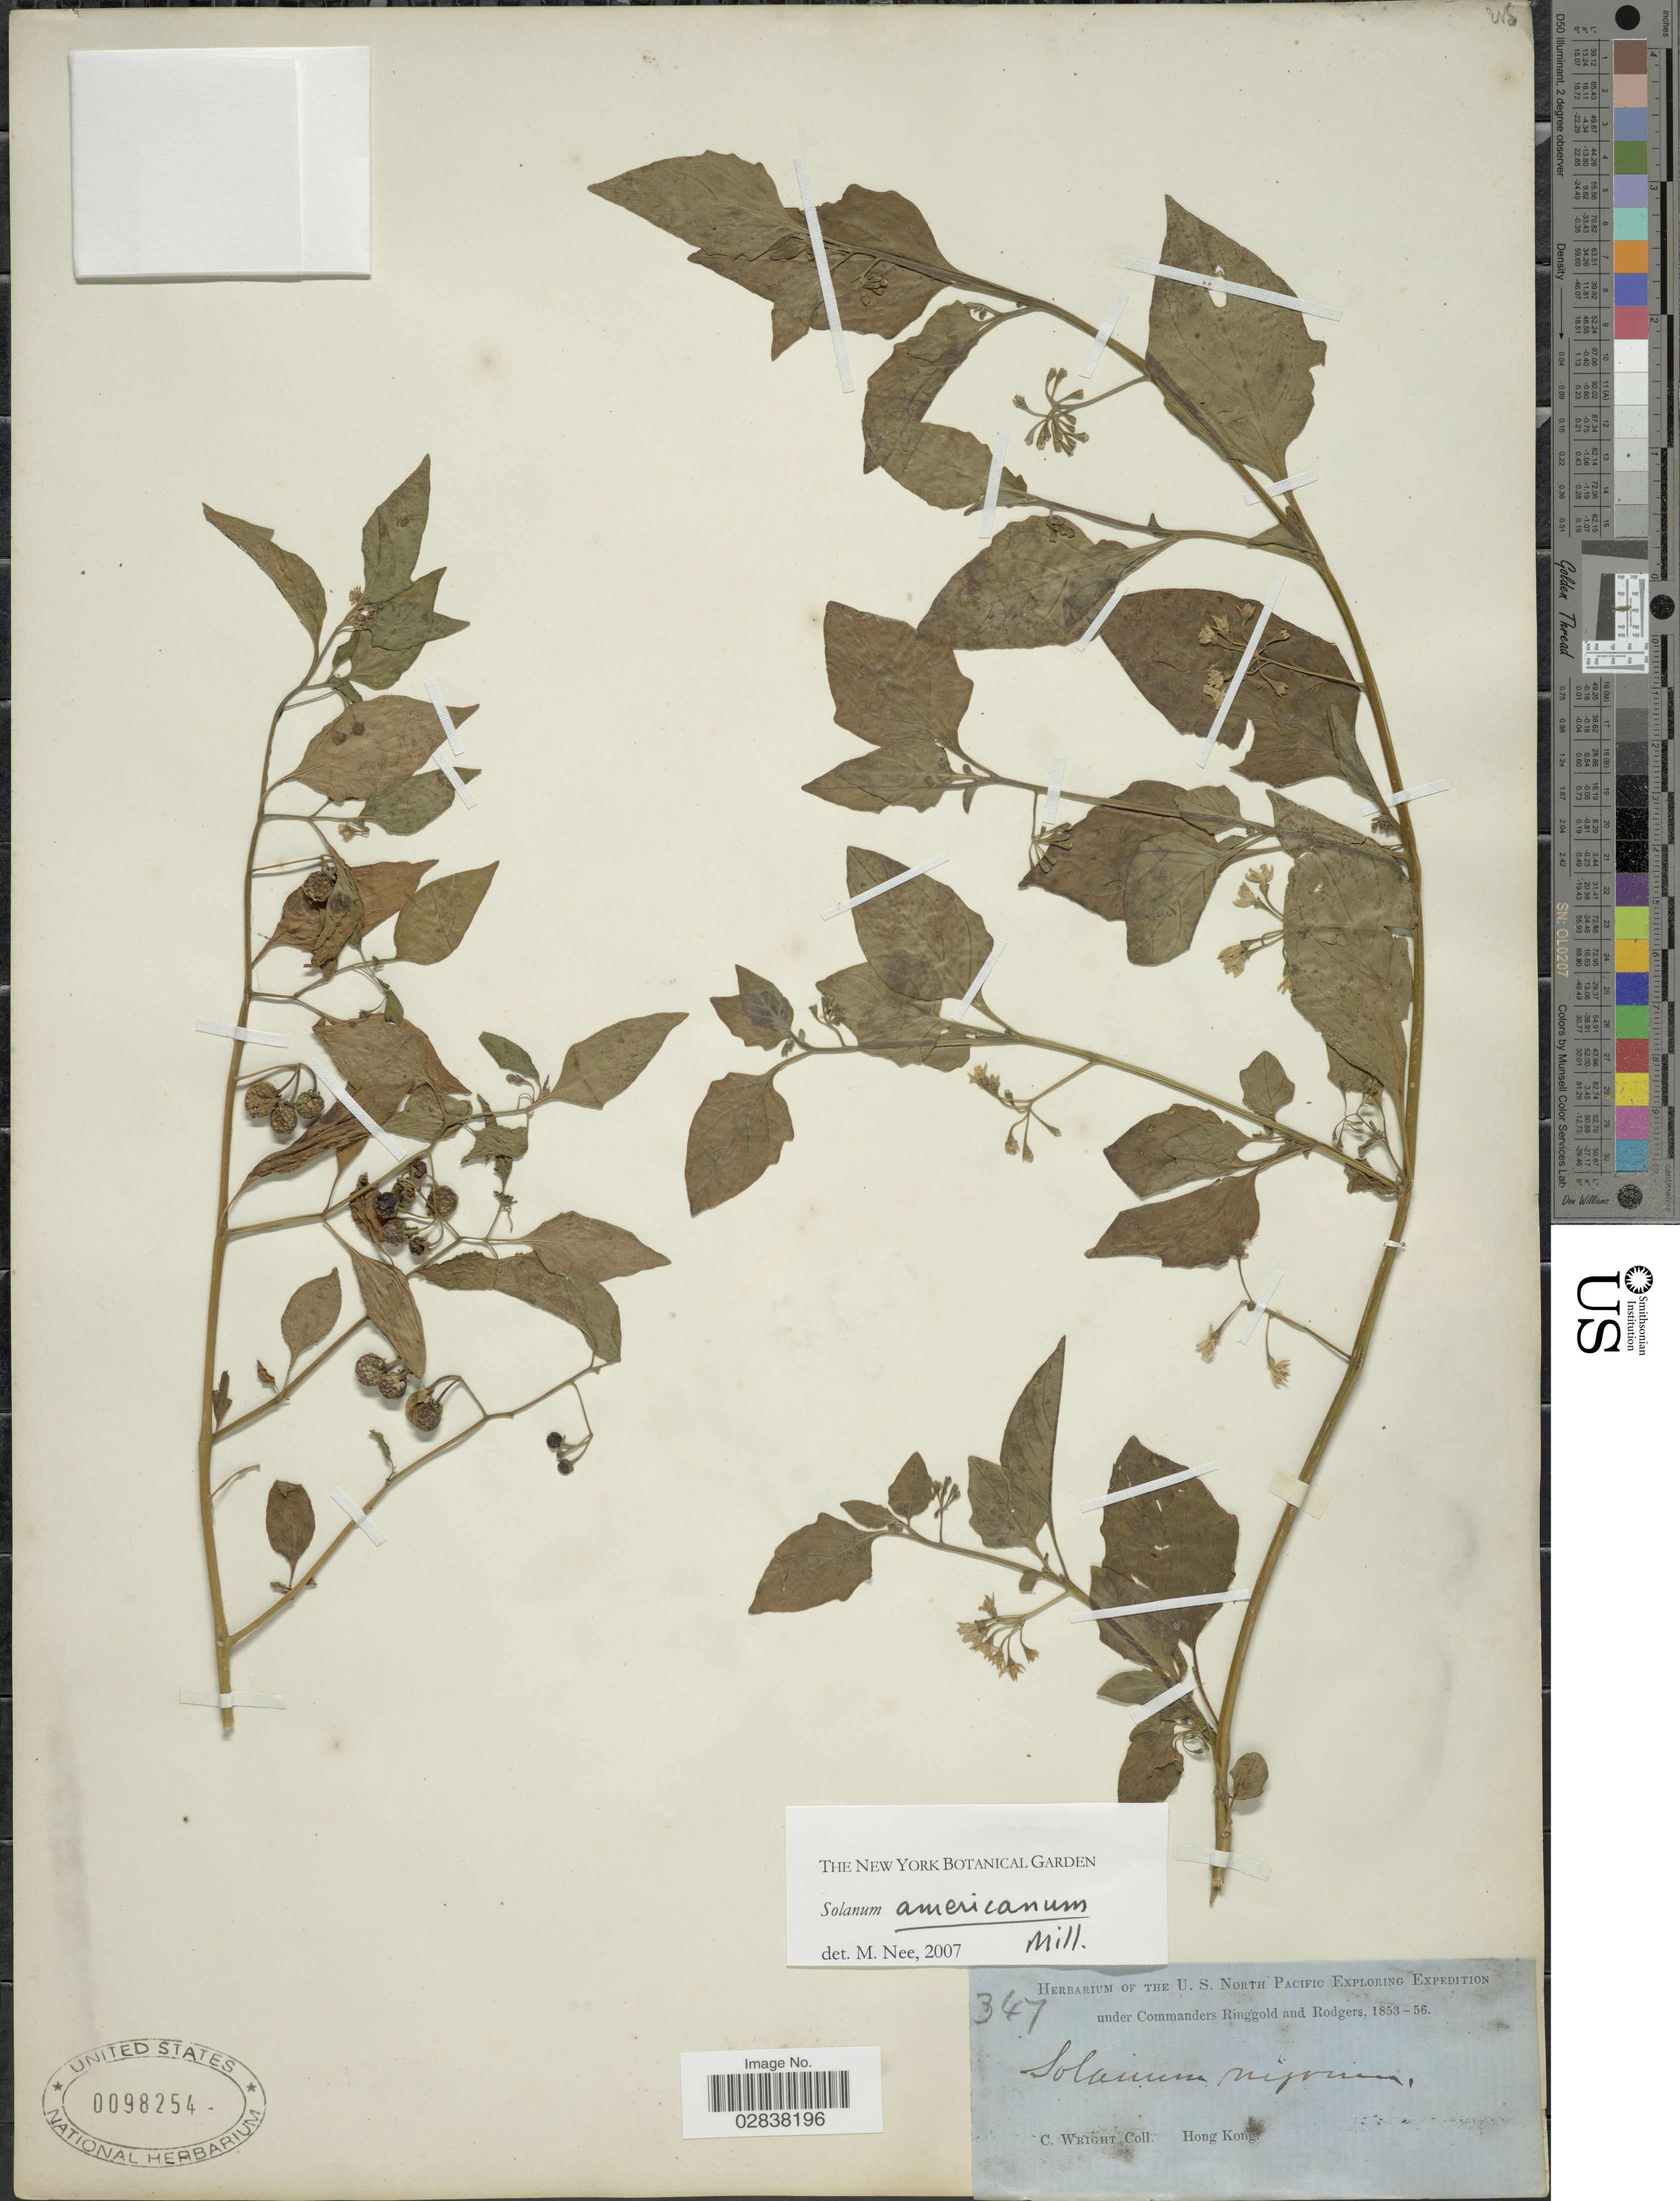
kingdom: Plantae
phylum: Tracheophyta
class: Magnoliopsida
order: Solanales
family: Solanaceae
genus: Solanum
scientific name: Solanum americanum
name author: Mill.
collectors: C. Wright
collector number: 347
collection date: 1853/1856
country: China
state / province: Hong Kong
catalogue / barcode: US 98254